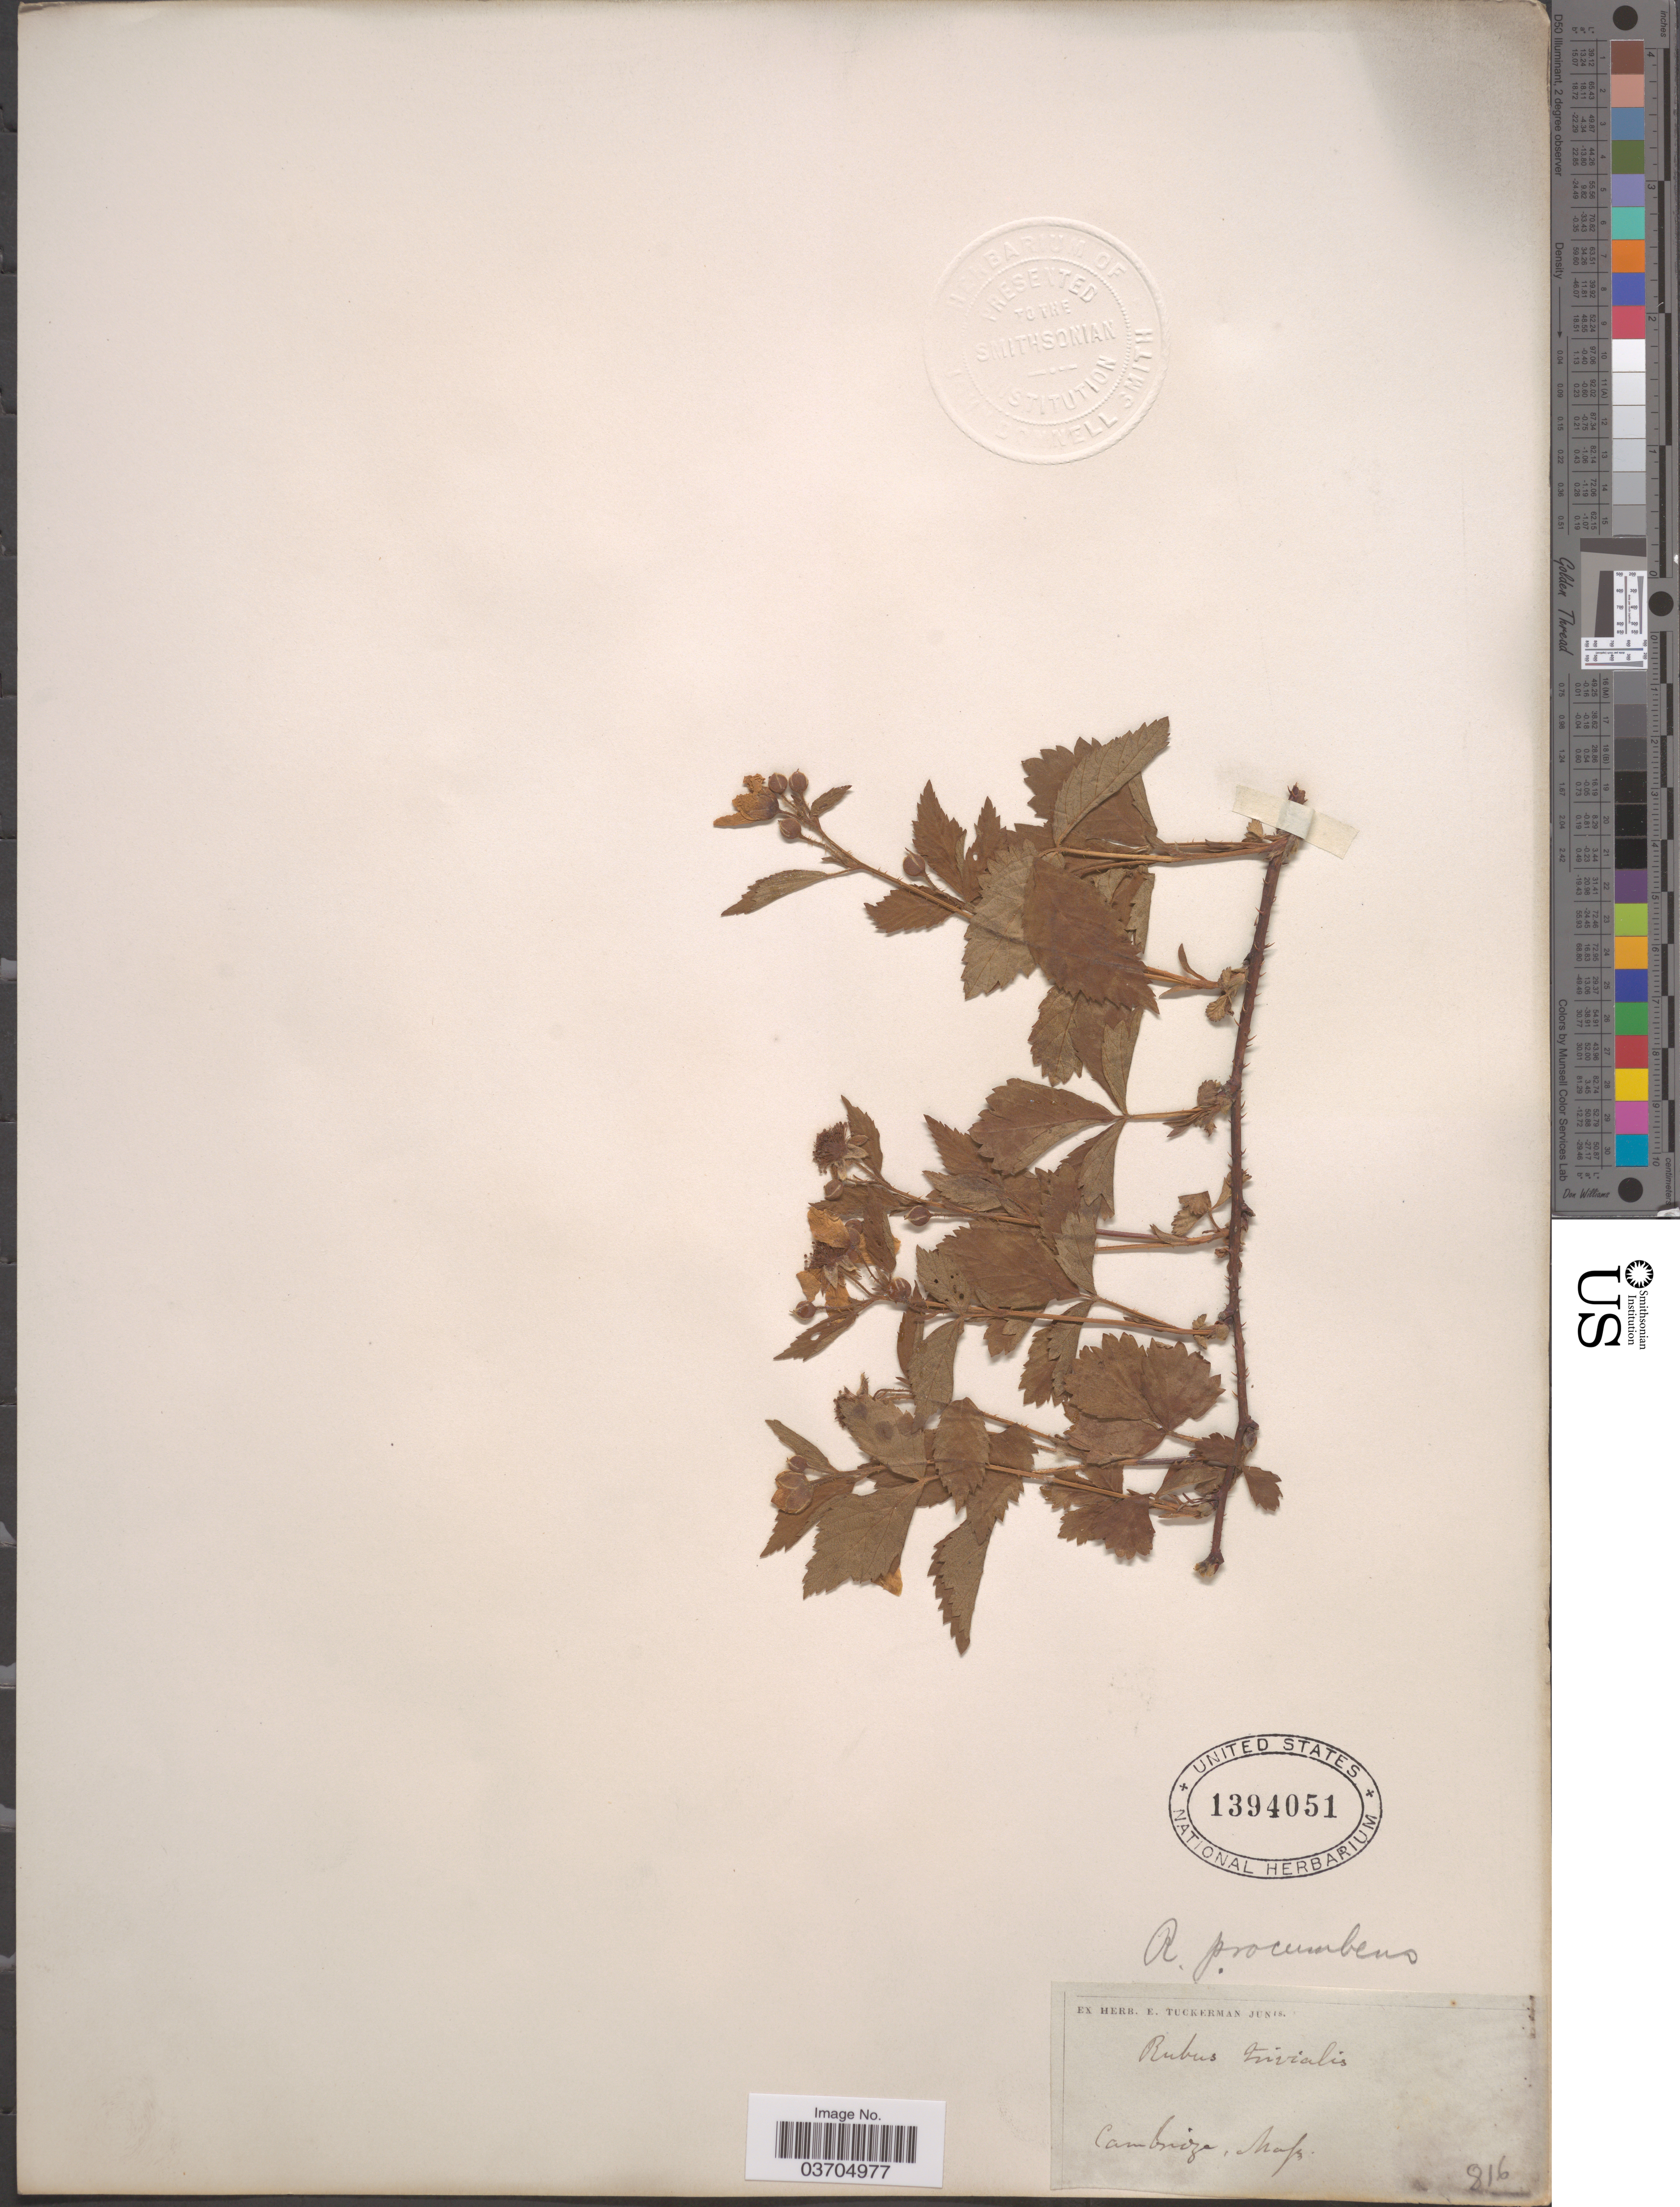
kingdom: Plantae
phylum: Tracheophyta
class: Magnoliopsida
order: Rosales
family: Rosaceae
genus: Rubus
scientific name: Rubus procumbens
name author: Muhl.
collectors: ex herb. E. Tuckerman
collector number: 816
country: United States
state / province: Massachusetts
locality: Cambridge.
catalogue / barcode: US 1394051